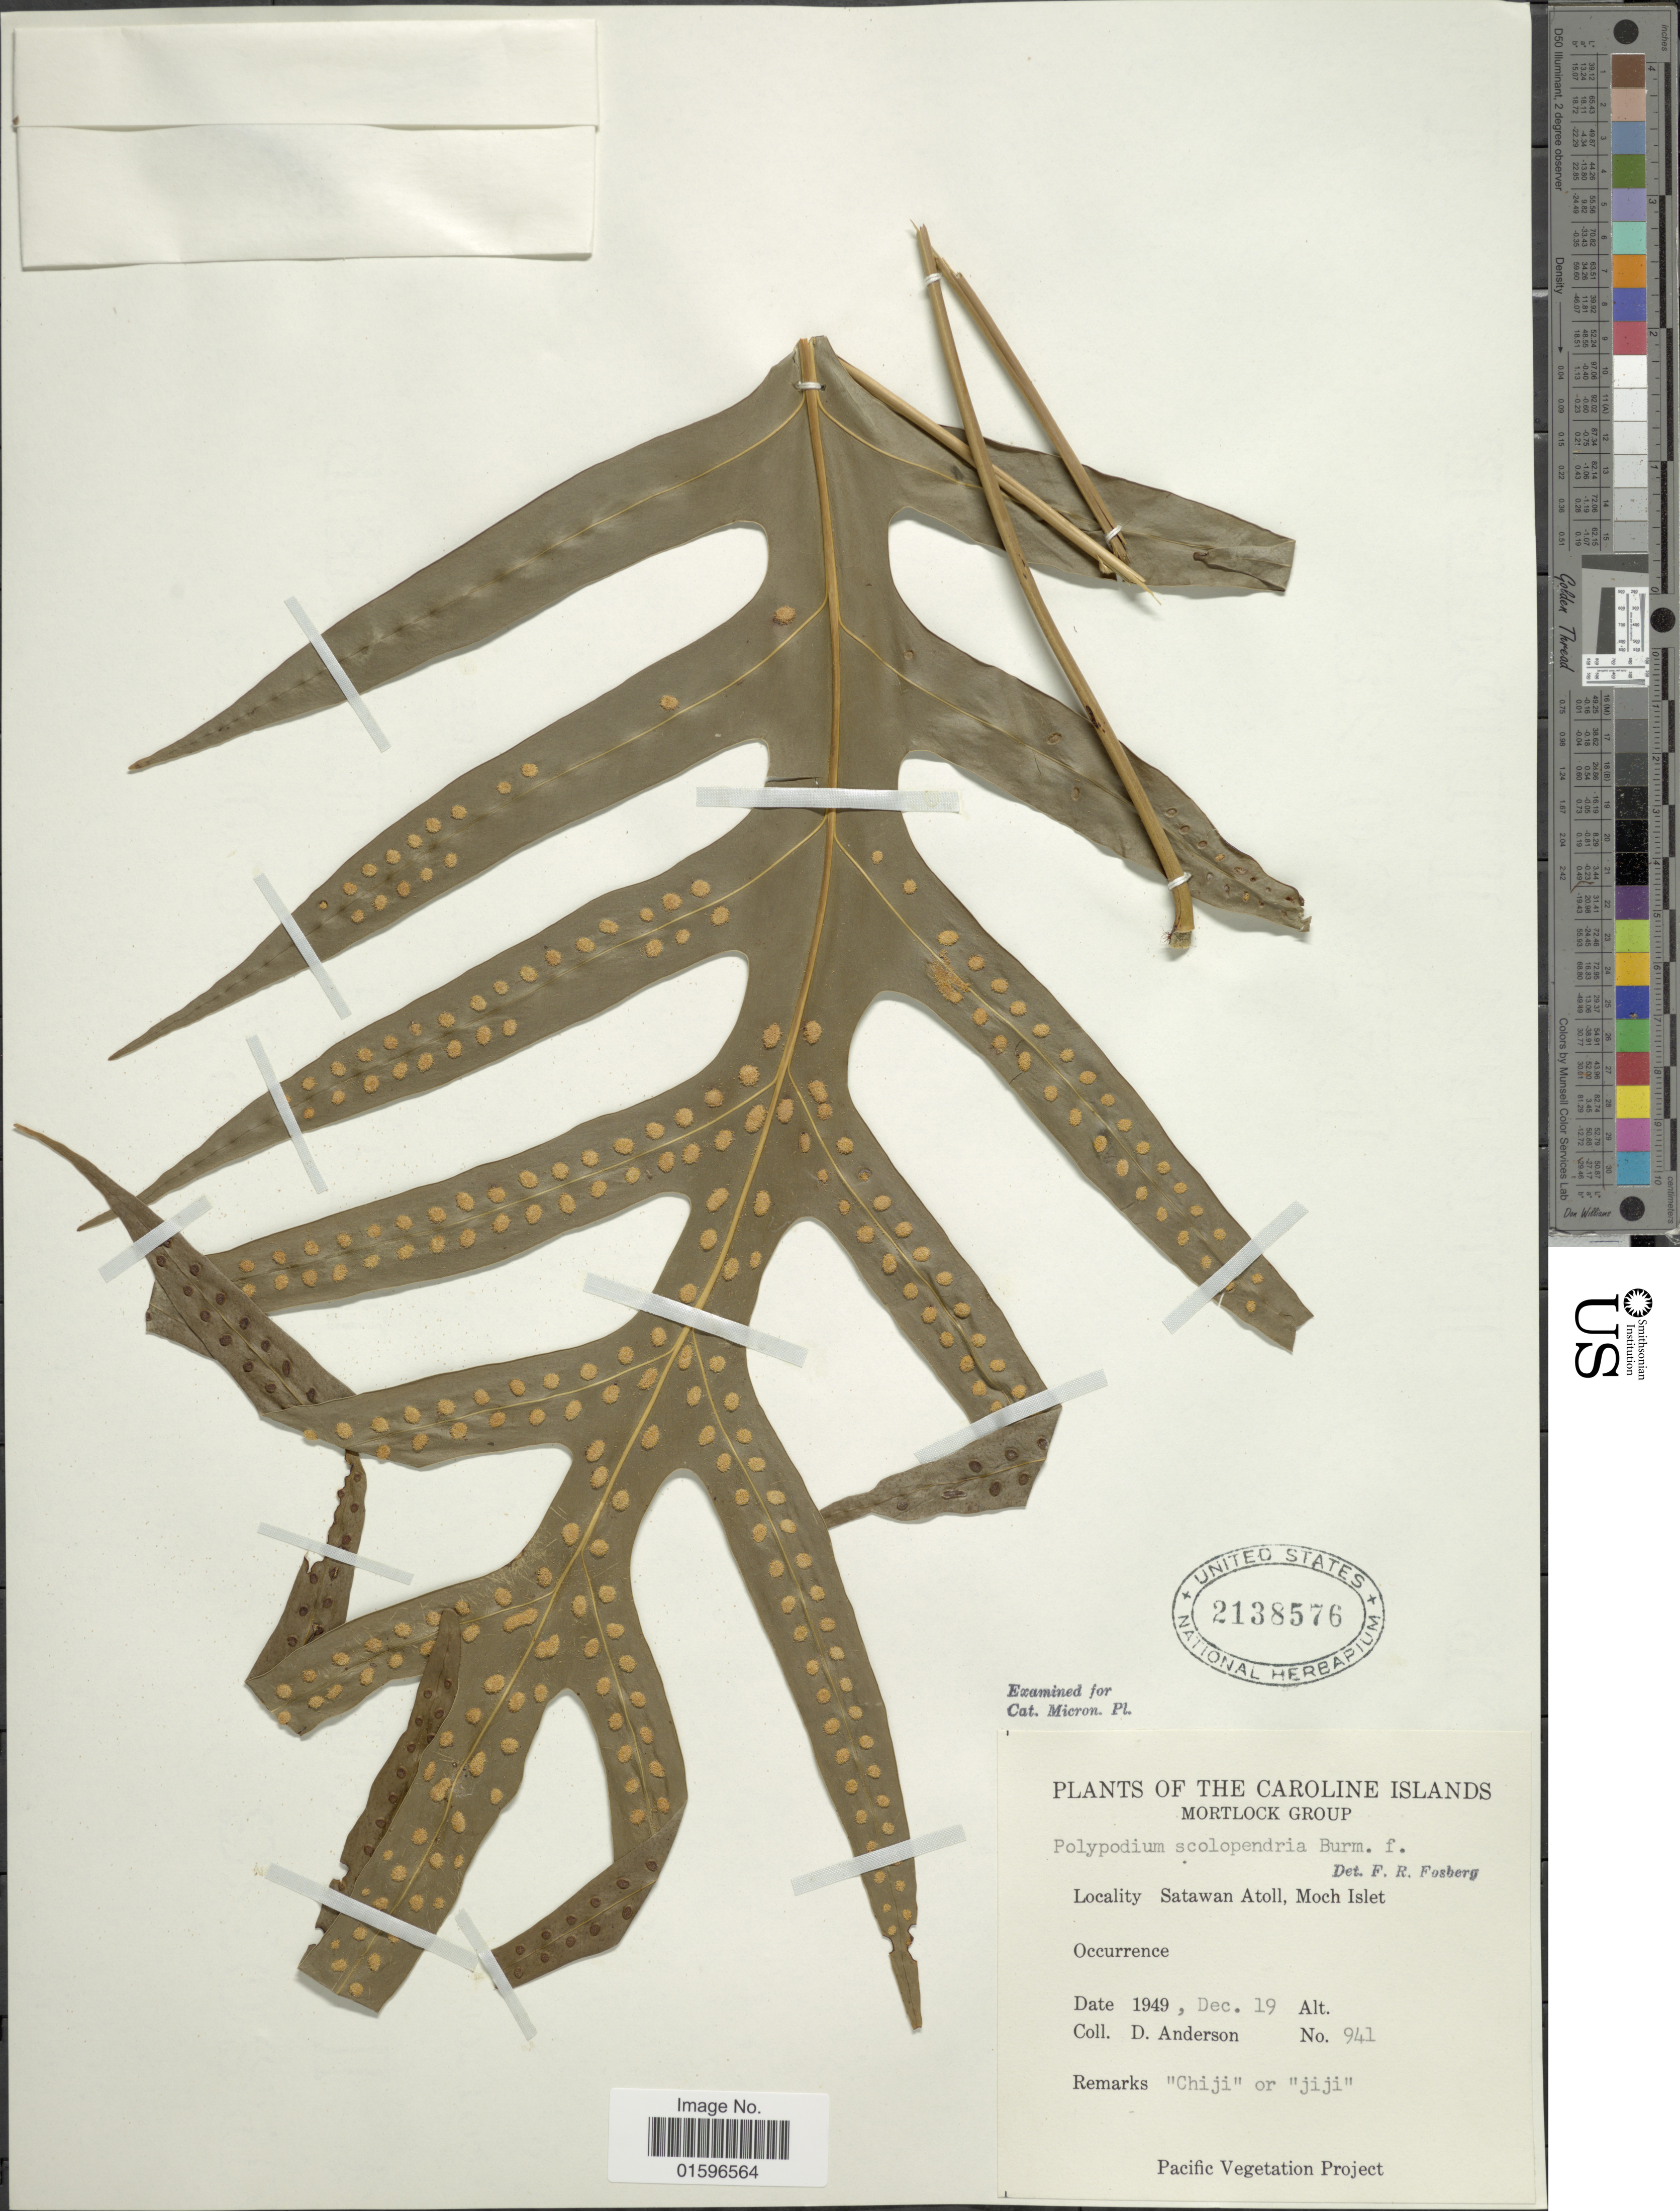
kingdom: Plantae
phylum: Tracheophyta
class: Polypodiopsida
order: Polypodiales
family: Polypodiaceae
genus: Polypodium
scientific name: Polypodium scolopendria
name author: Burm. f.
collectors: D. Anderson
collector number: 941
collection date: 1949-12-19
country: Micronesia, Federated States of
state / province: Truk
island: Satawan Atoll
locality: Mortlock Group, Satawan Atoll, Ta Islet, interior of island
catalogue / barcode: US 2138576